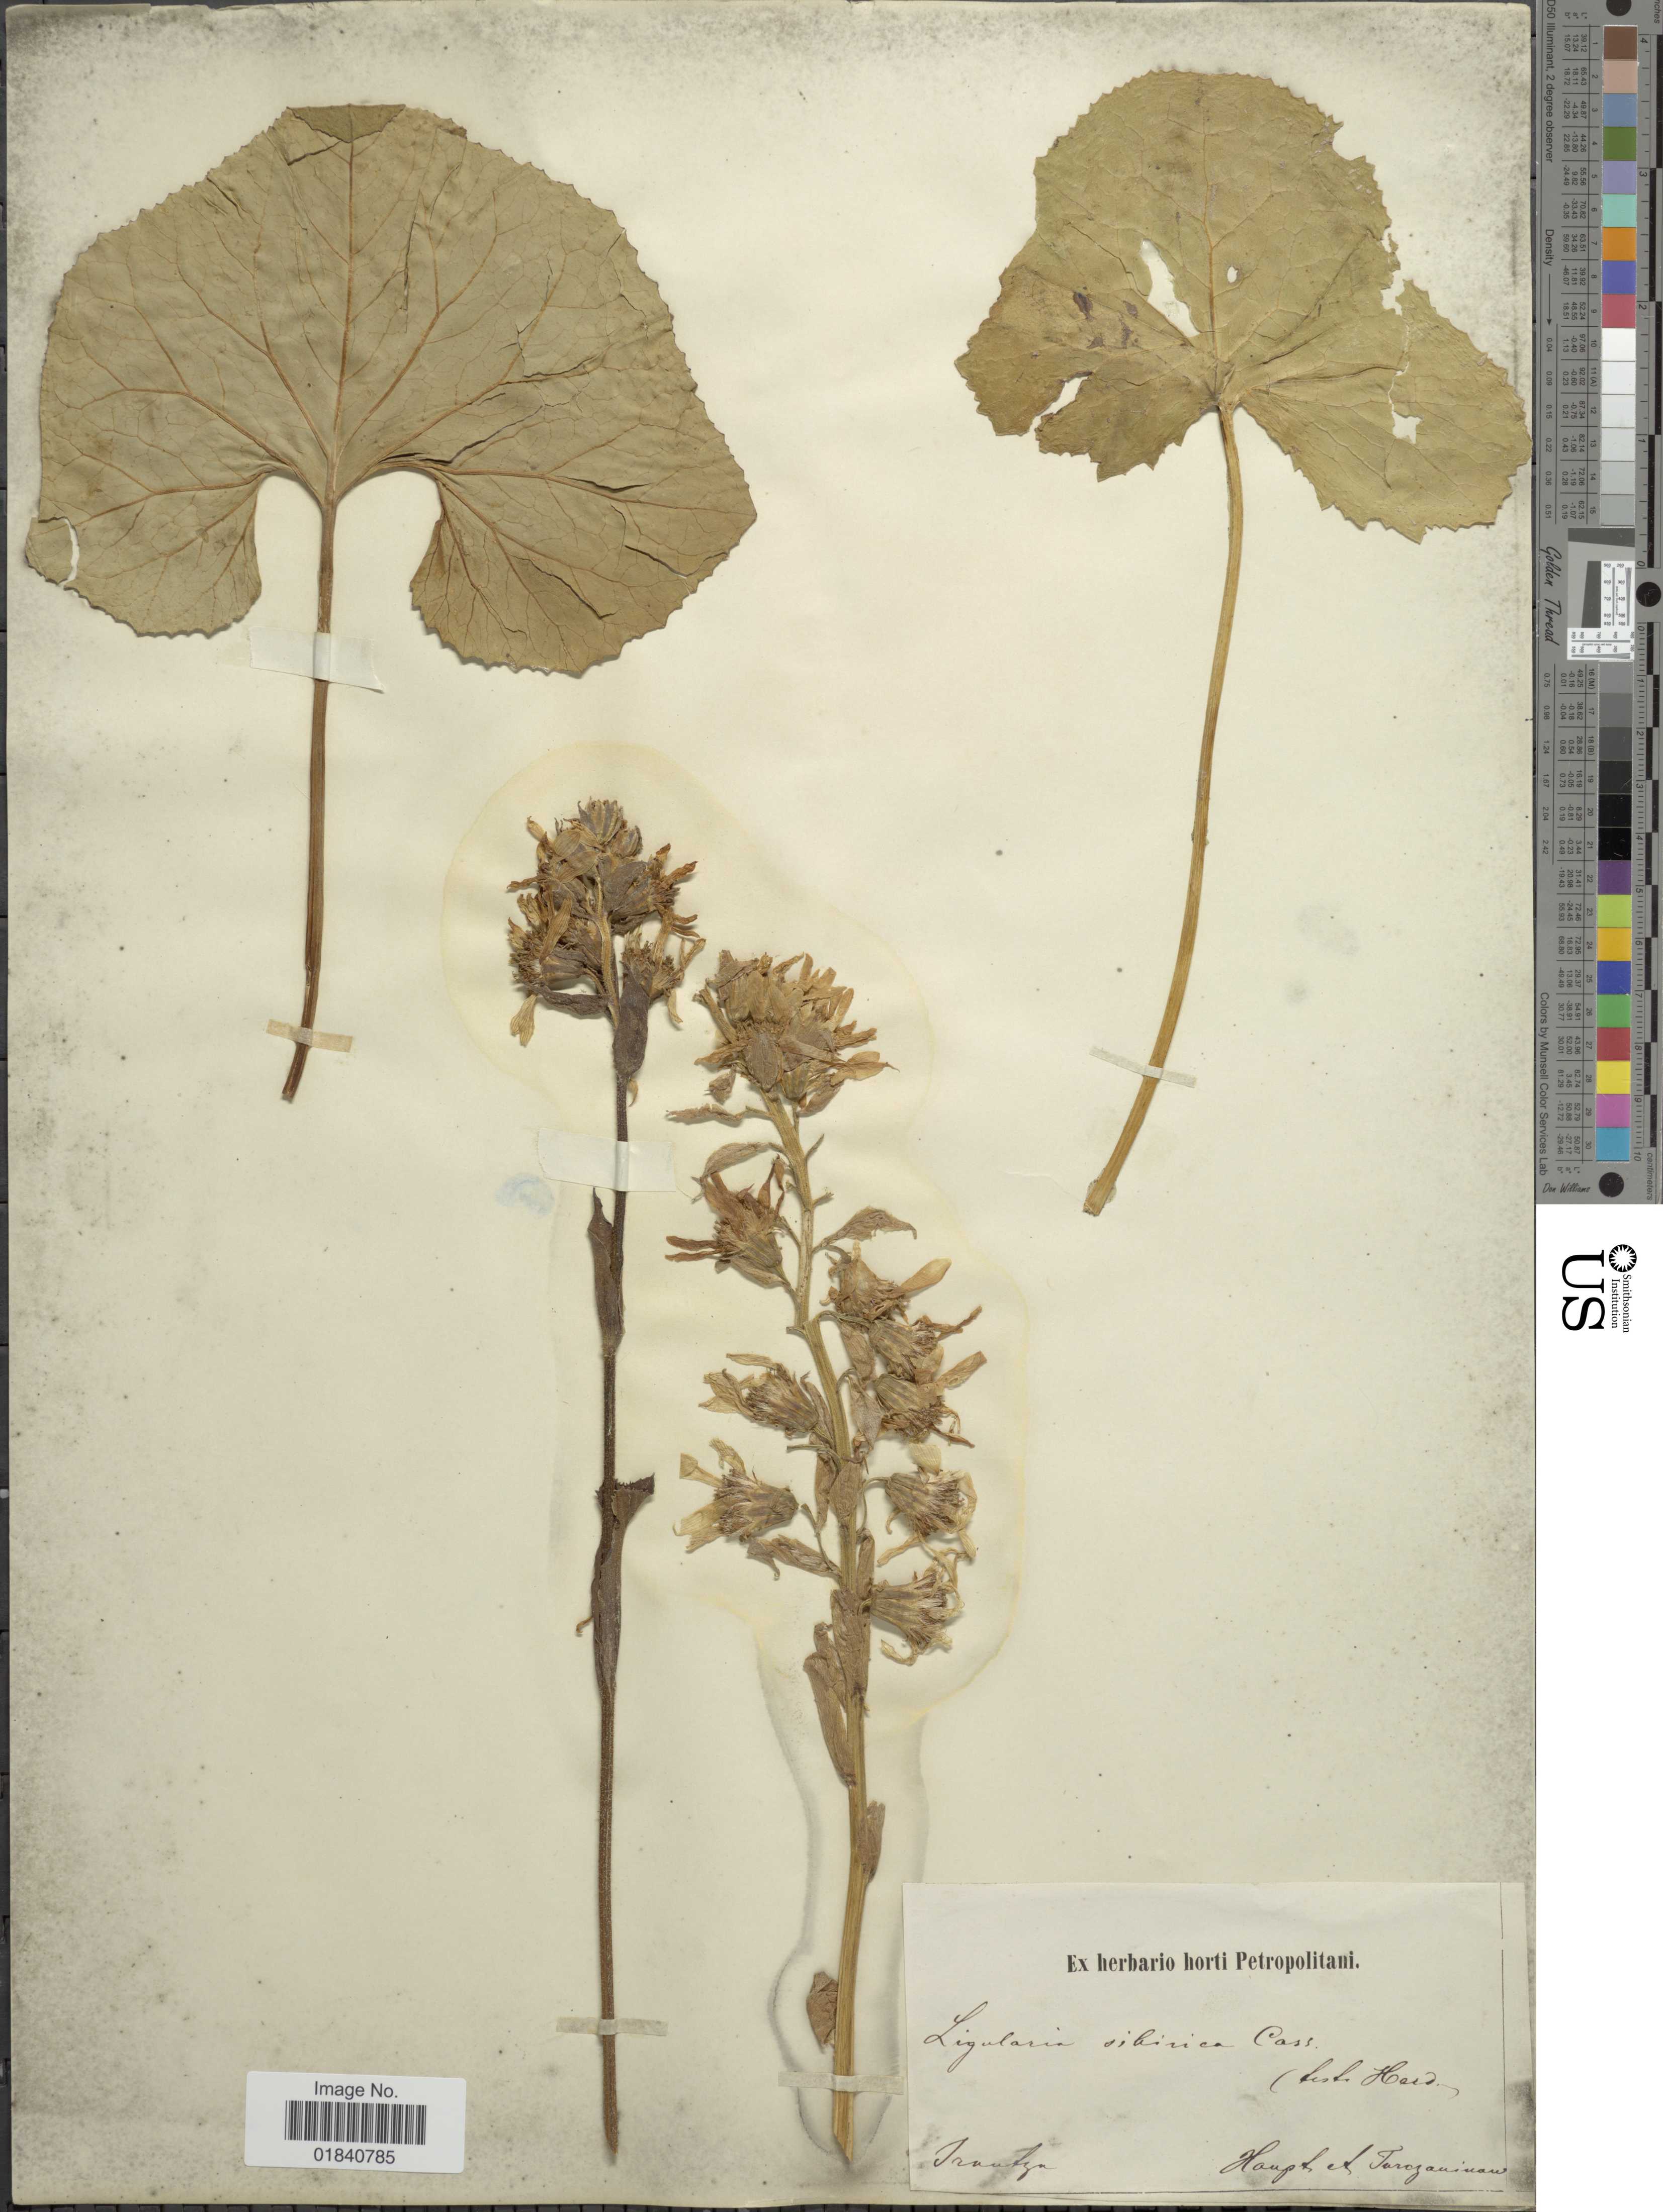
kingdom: Plantae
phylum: Tracheophyta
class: Magnoliopsida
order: Asterales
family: Asteraceae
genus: Senecio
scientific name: Senecio sibiruca Cass. comb. ined.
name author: Cass.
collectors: Haupt & Turczaninow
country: Russian Federation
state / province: Irkutsk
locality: Irkutsk